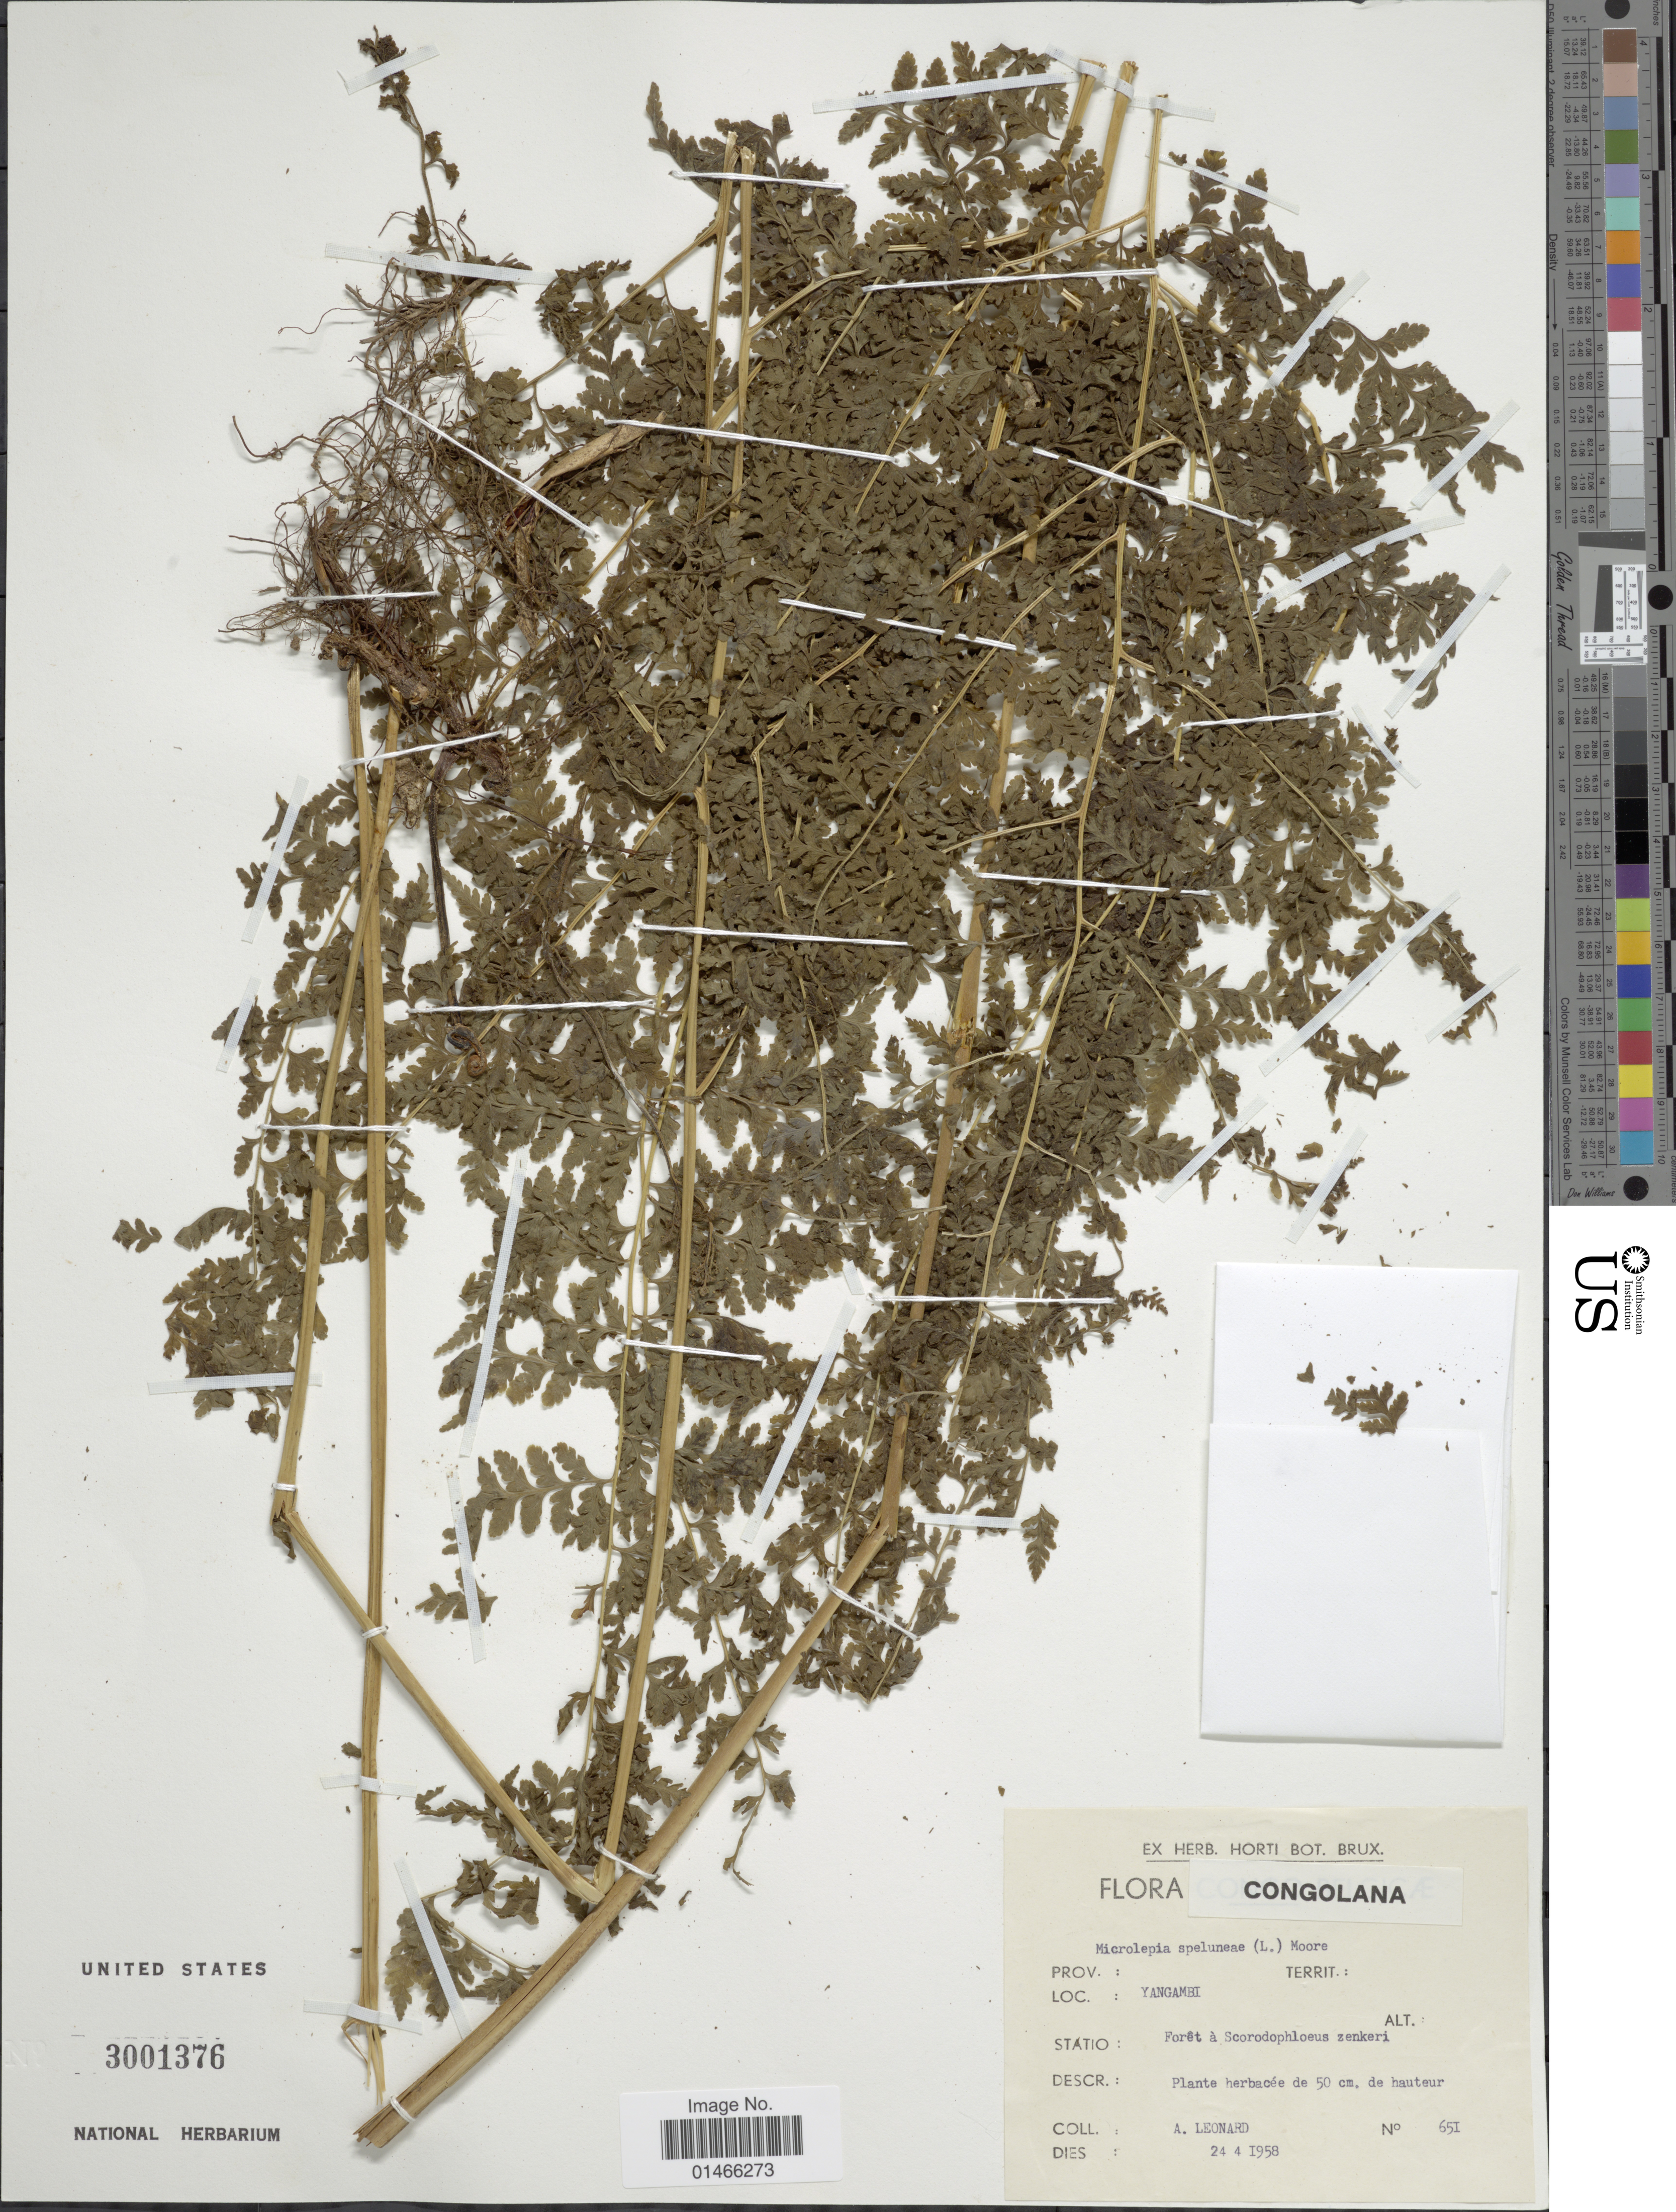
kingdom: Plantae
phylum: Tracheophyta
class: Polypodiopsida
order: Polypodiales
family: Dennstaedtiaceae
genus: Microlepia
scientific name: Microlepia speluncae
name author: (L.) T. Moore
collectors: A. Leonard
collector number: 651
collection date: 1958-04-24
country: Congo, Democratic Republic of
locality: Congolana. Yangambi.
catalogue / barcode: US 3001376